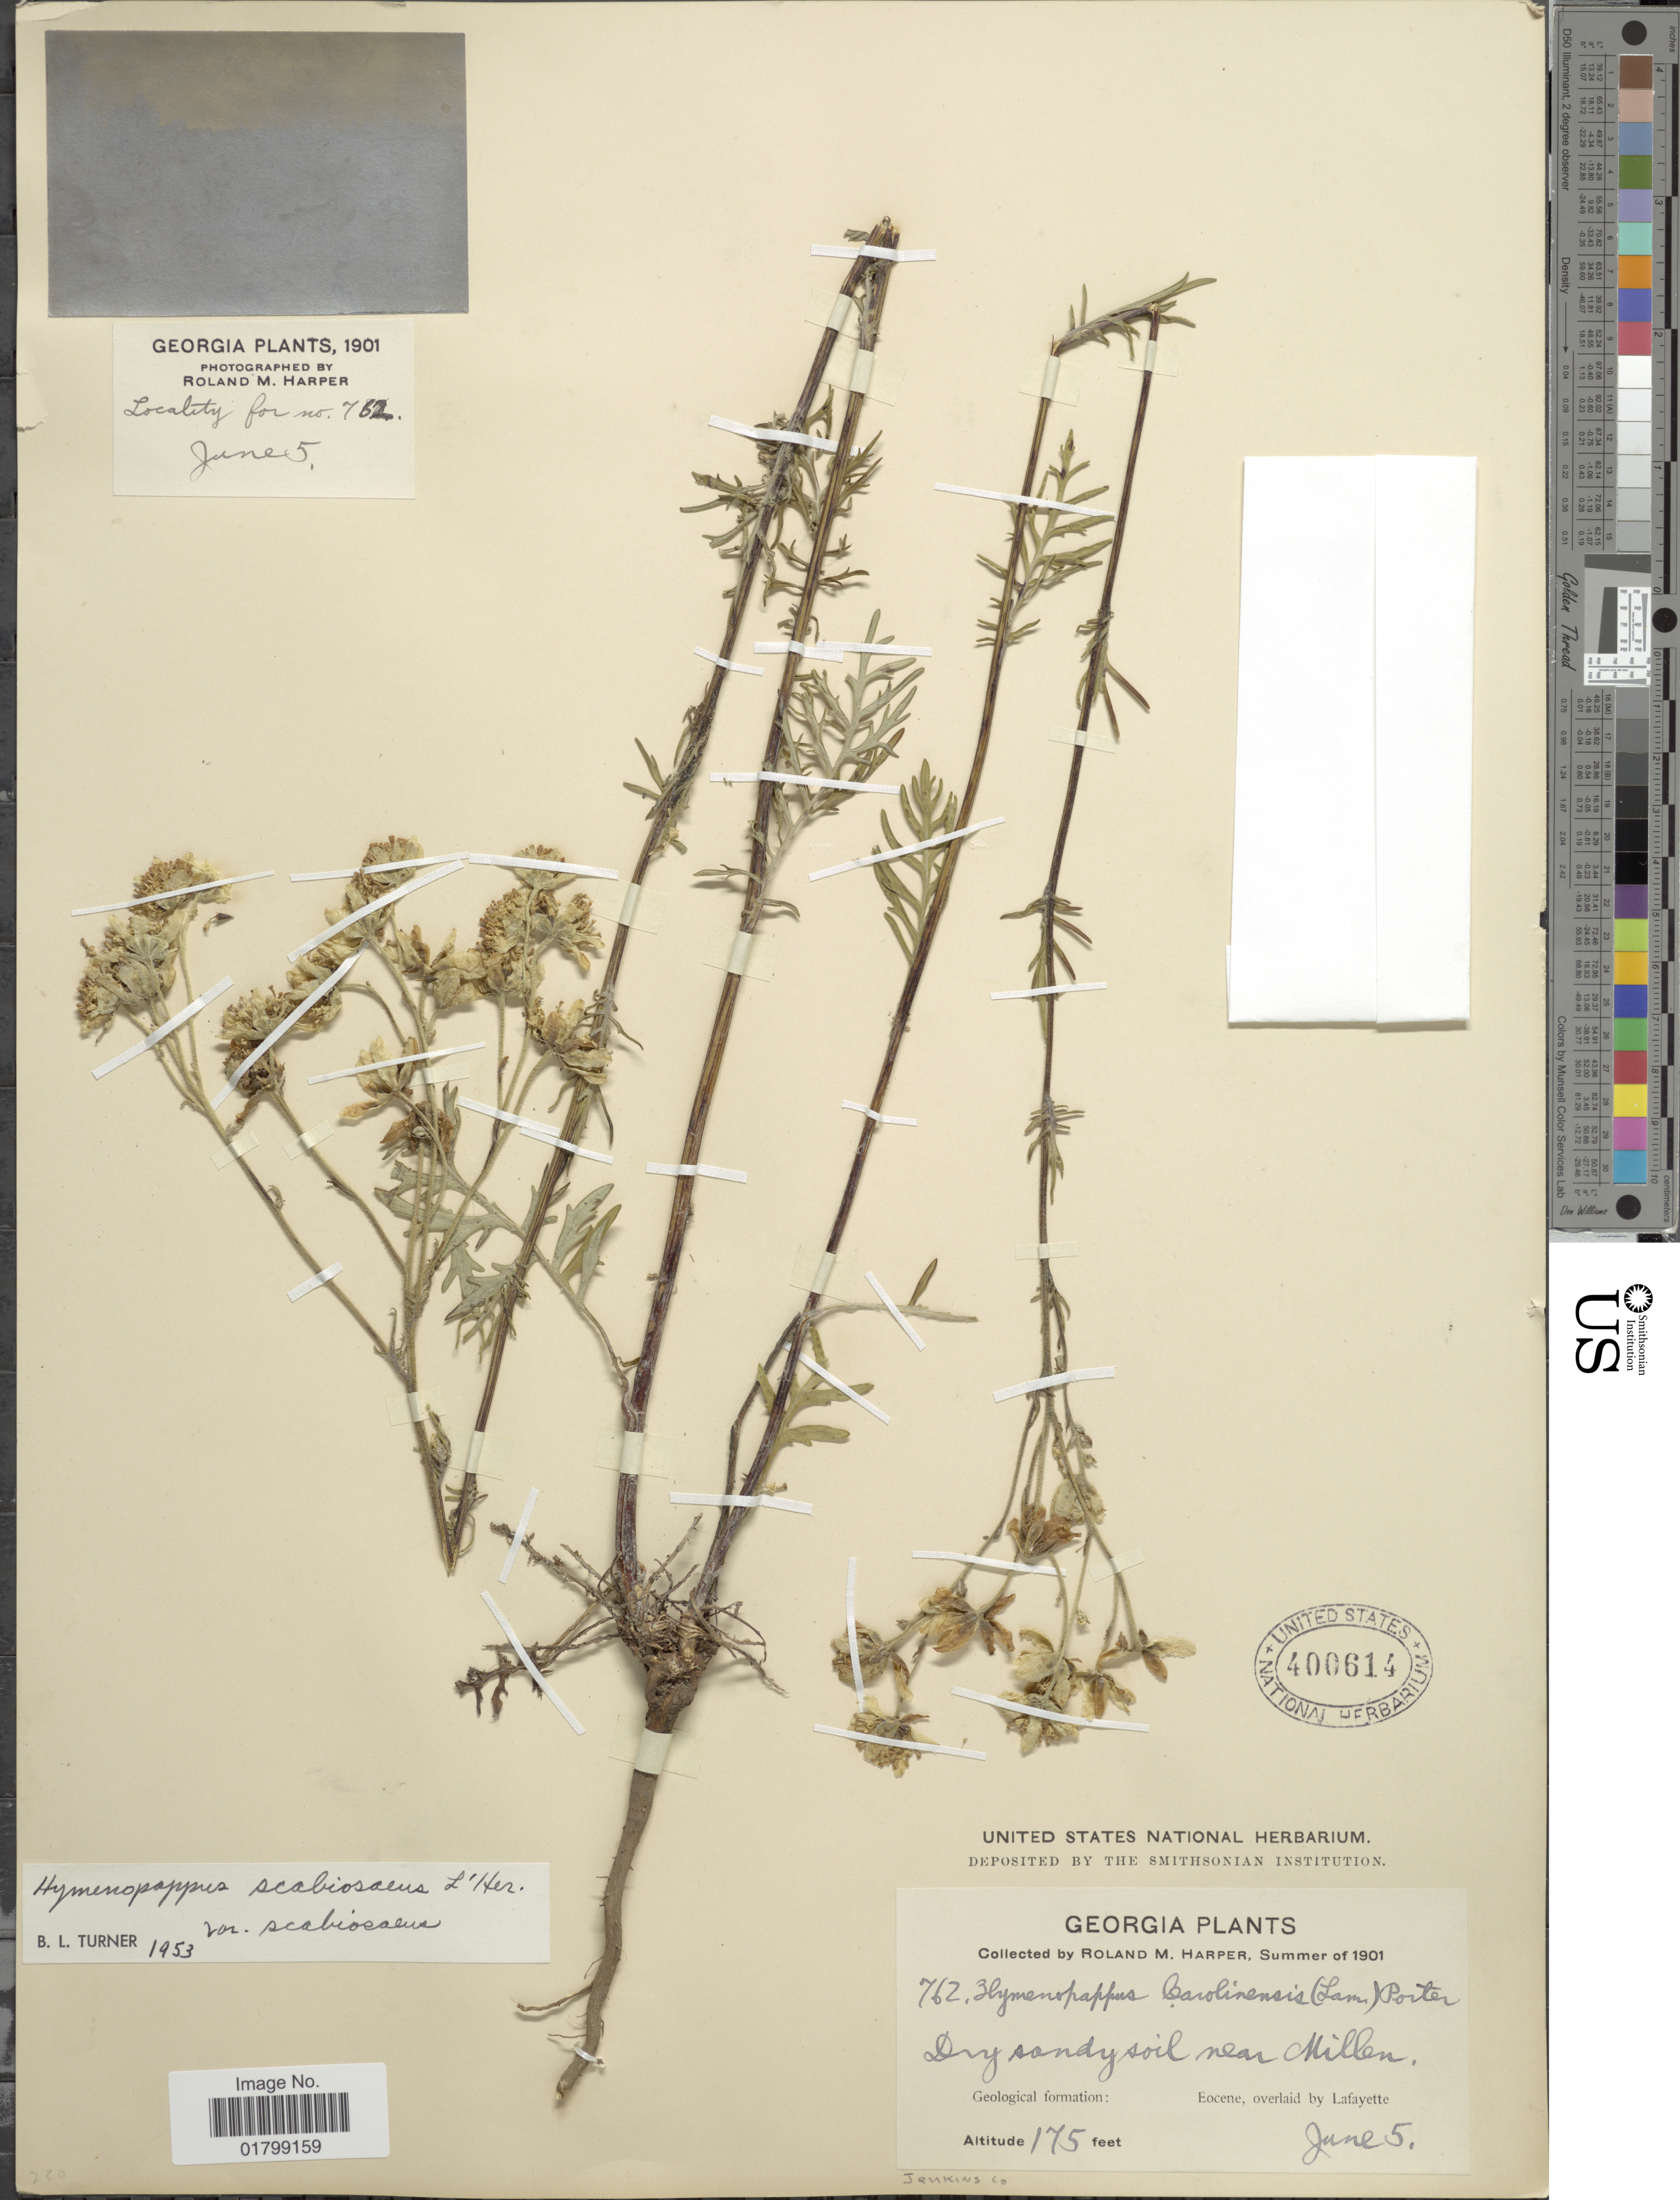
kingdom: Plantae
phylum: Tracheophyta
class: Magnoliopsida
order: Asterales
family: Asteraceae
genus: Hymenopappus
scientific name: Hymenopappus scabiosaeus var. scabiosaeus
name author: L'Hér.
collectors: R. M. Harper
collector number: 762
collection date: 1901-06-05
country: United States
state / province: Georgia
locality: Near Millen, Jenkins Co.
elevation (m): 53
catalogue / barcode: US 400614